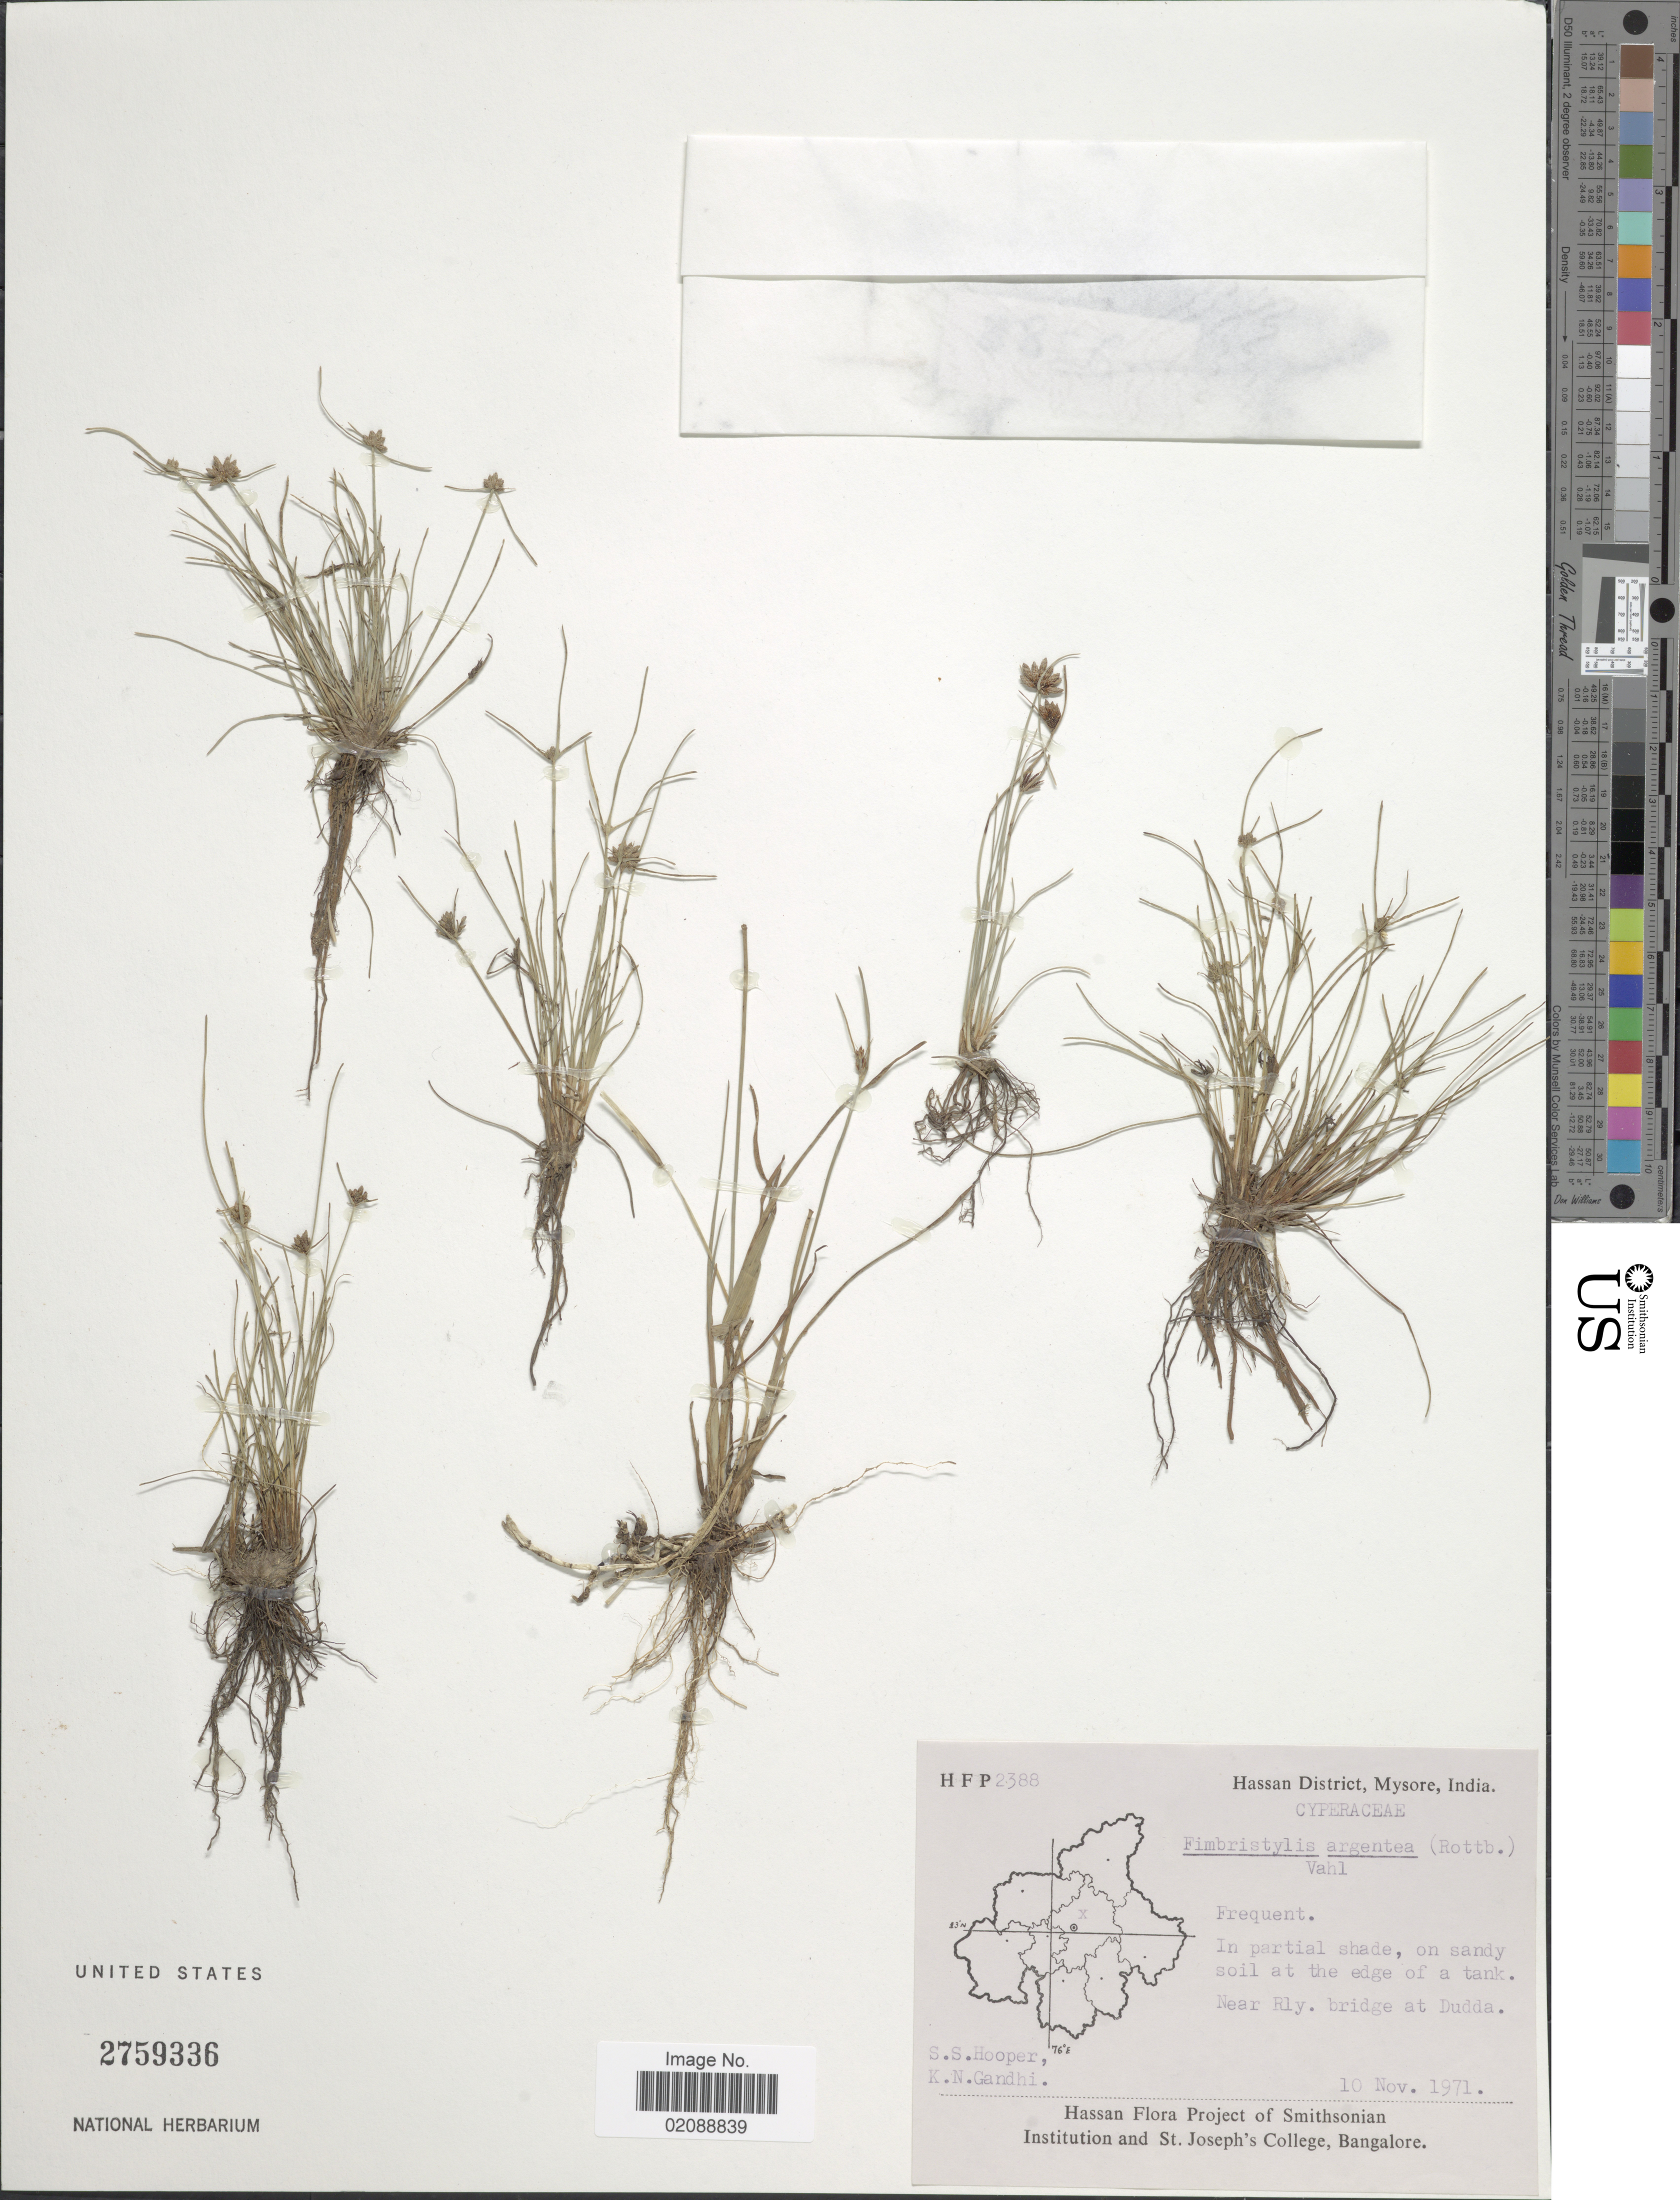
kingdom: Plantae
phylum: Tracheophyta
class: Liliopsida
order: Poales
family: Cyperaceae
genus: Fimbristylis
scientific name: Fimbristylis argentea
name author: (Rottb.) Vahl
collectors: S. S. Hooper & K. N. Gandhi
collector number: HFP 2388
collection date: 1971-11-10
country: India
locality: Hassan District, near Rly. bridge at Dudda.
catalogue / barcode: US 2759336